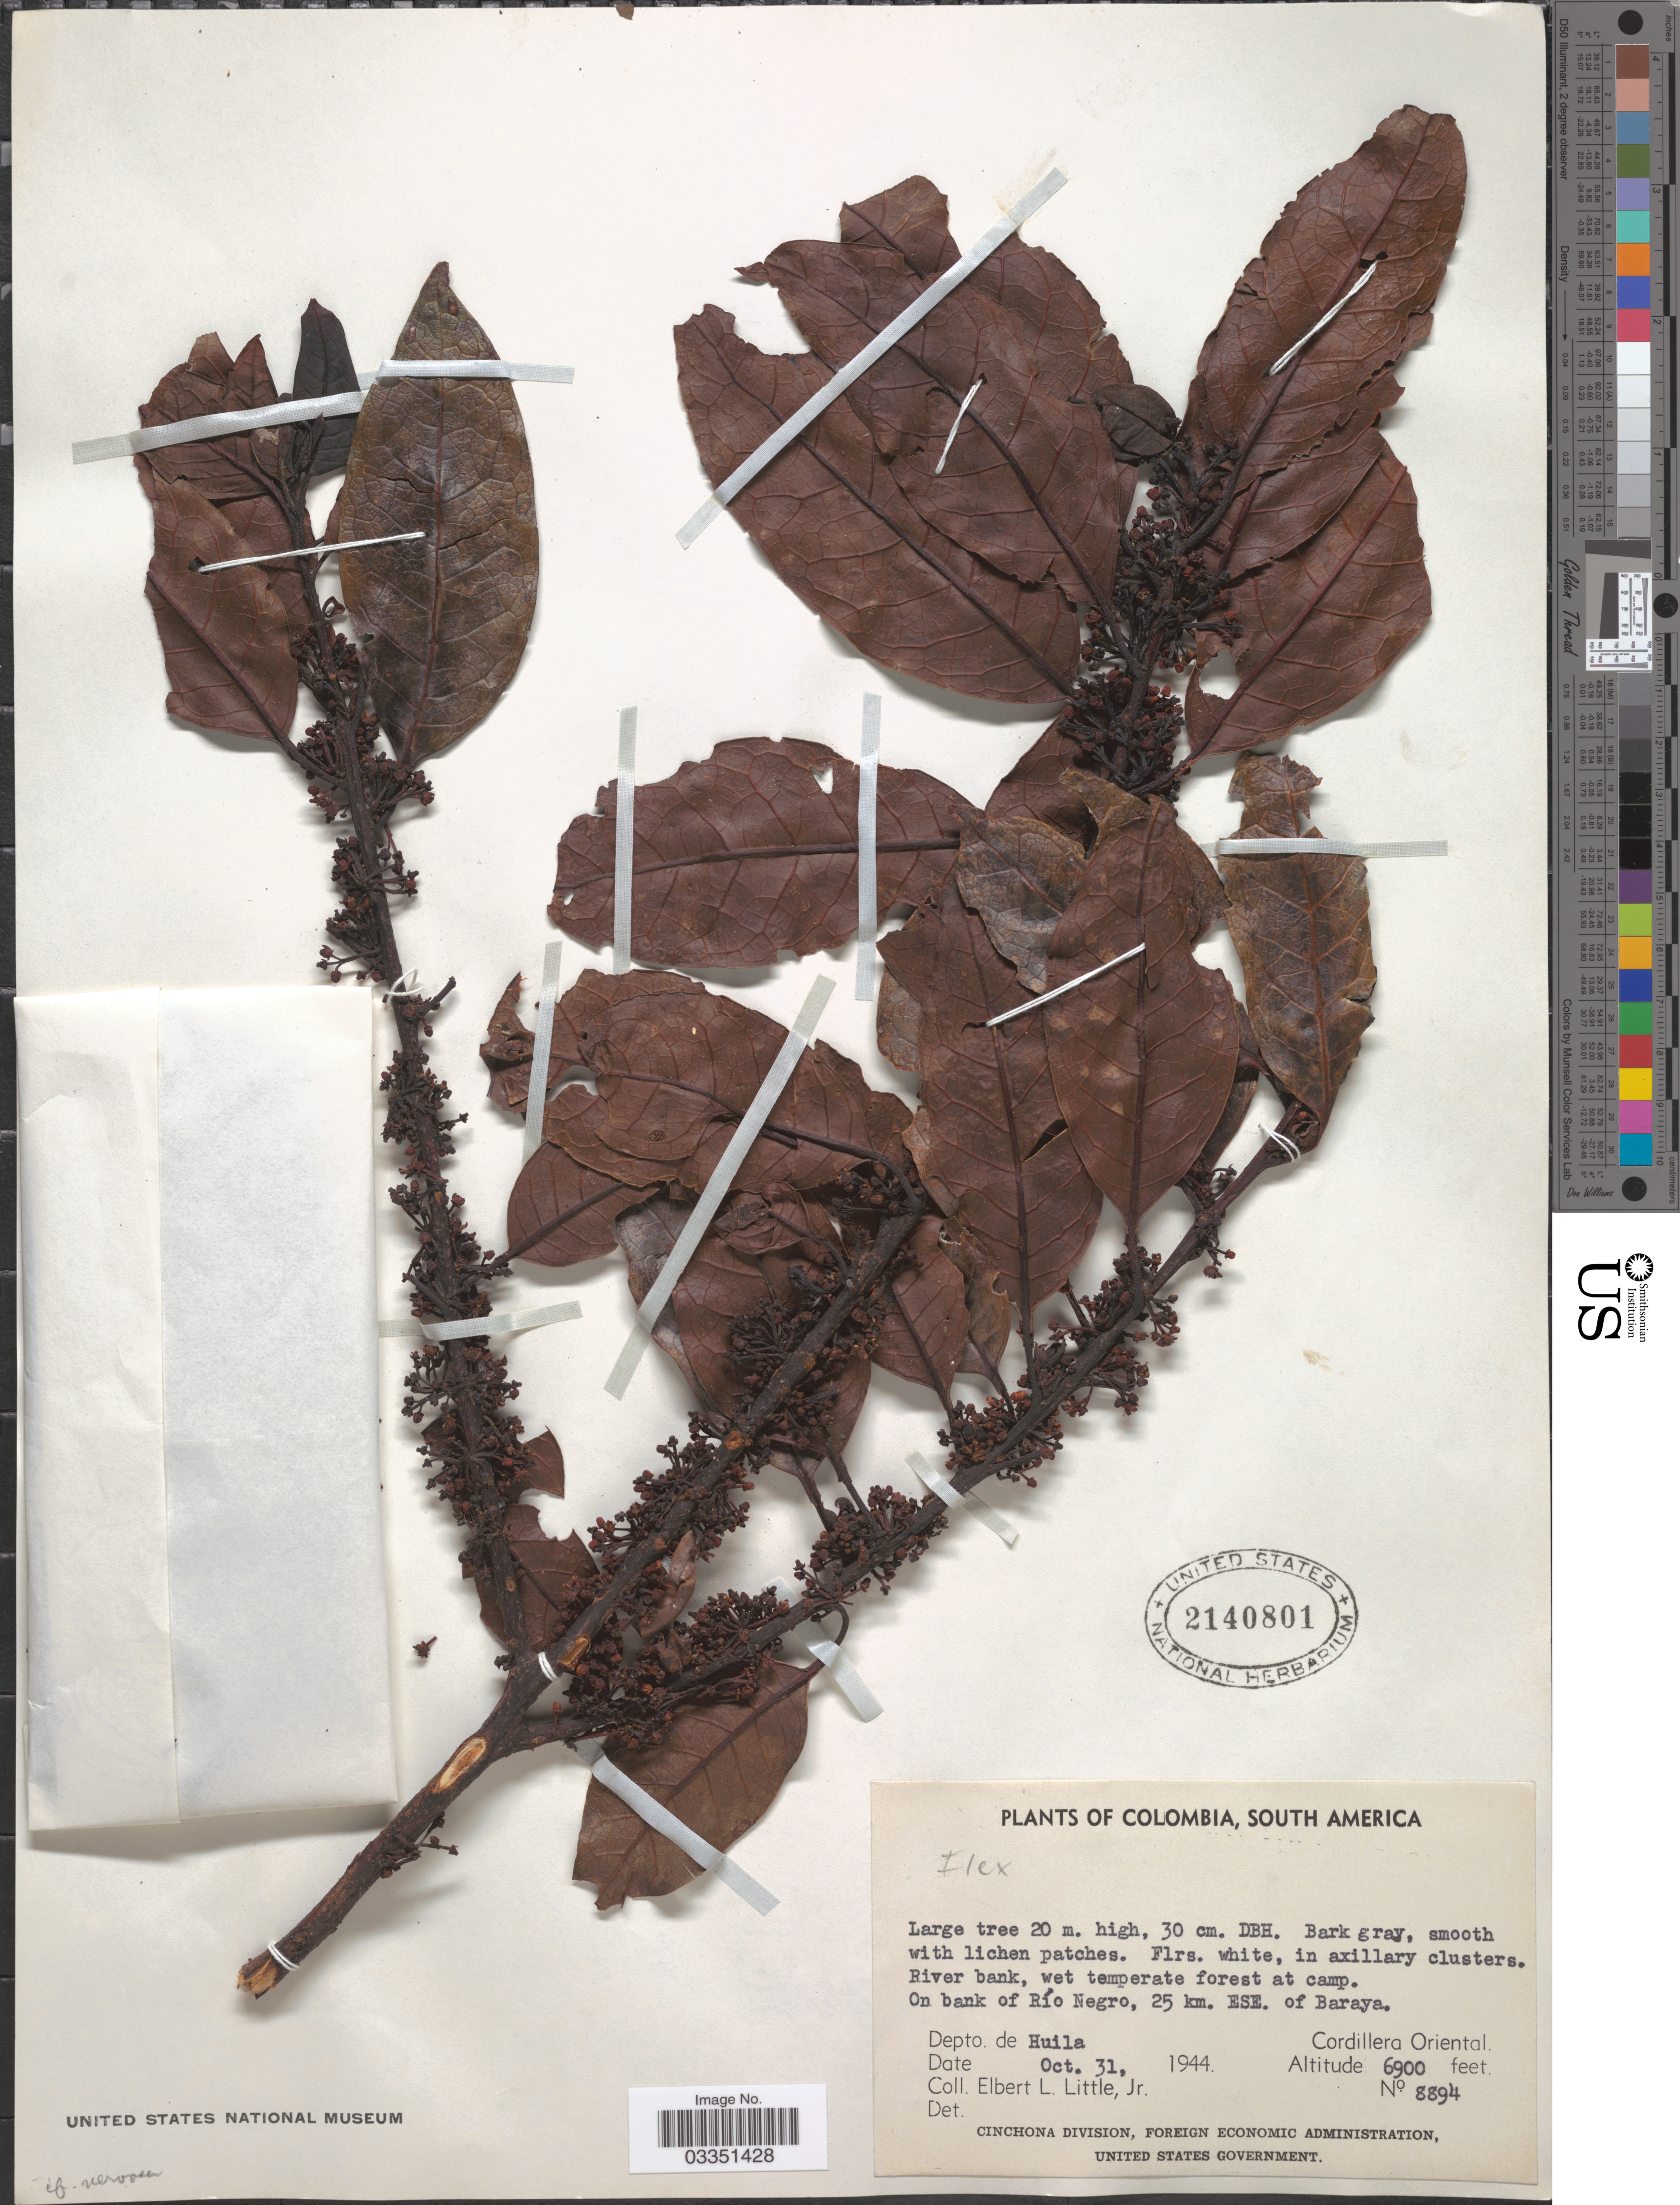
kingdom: Plantae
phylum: Tracheophyta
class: Magnoliopsida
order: Aquifoliales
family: Aquifoliaceae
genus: Ilex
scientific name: Ilex sp.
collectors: E. L. Little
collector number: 8894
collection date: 1944-10-31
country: Colombia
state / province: Huila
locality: On bank of Río Negro, 25 km. ESE. of Baraya. Depto. de Huila. Cordillera Oriental.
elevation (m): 2103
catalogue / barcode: US 2140801